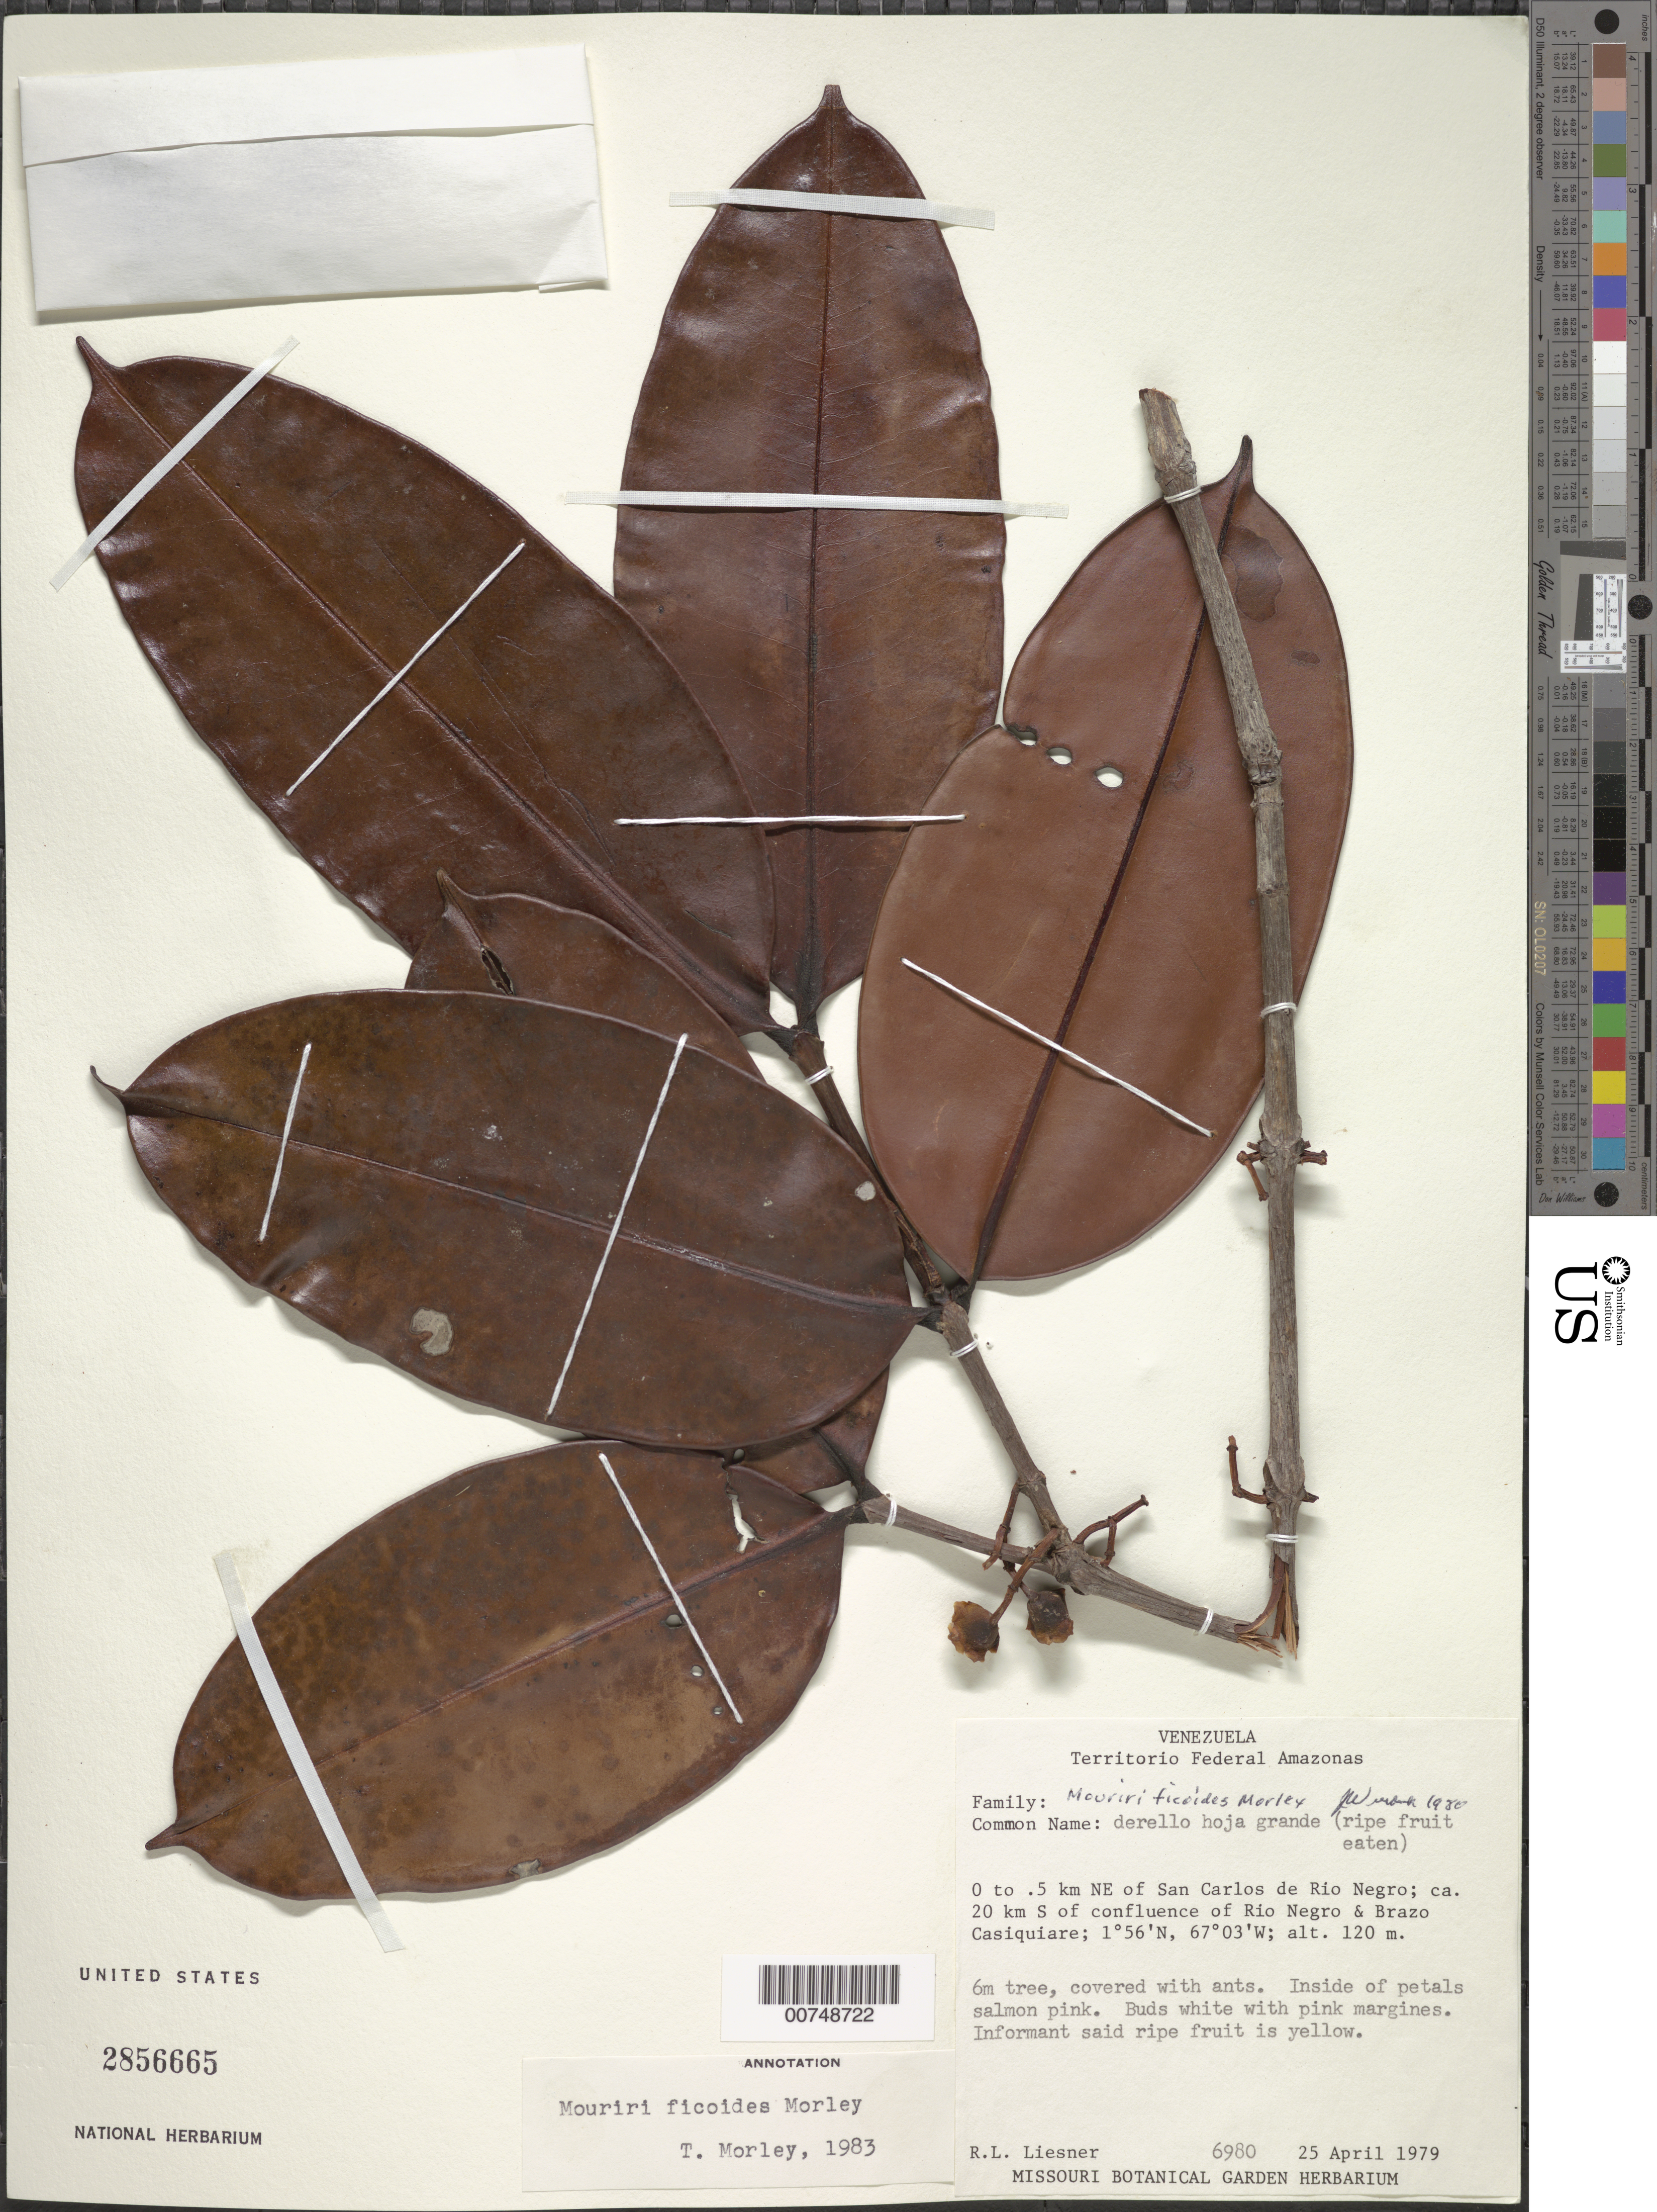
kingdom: Plantae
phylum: Tracheophyta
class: Magnoliopsida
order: Myrtales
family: Melastomataceae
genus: Mouriri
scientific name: Mouriri ficoides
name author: Morley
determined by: Morley, T.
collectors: R. L. Liesner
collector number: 6980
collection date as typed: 25-Apr-79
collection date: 1979-04-25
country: Venezuela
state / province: Amazonas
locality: San Carlos de Río Negro, 0-0.5 km NE of; ca 20 km S of confluence of Río Negro and Brazo Casiquiare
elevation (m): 120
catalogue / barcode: US 2856665